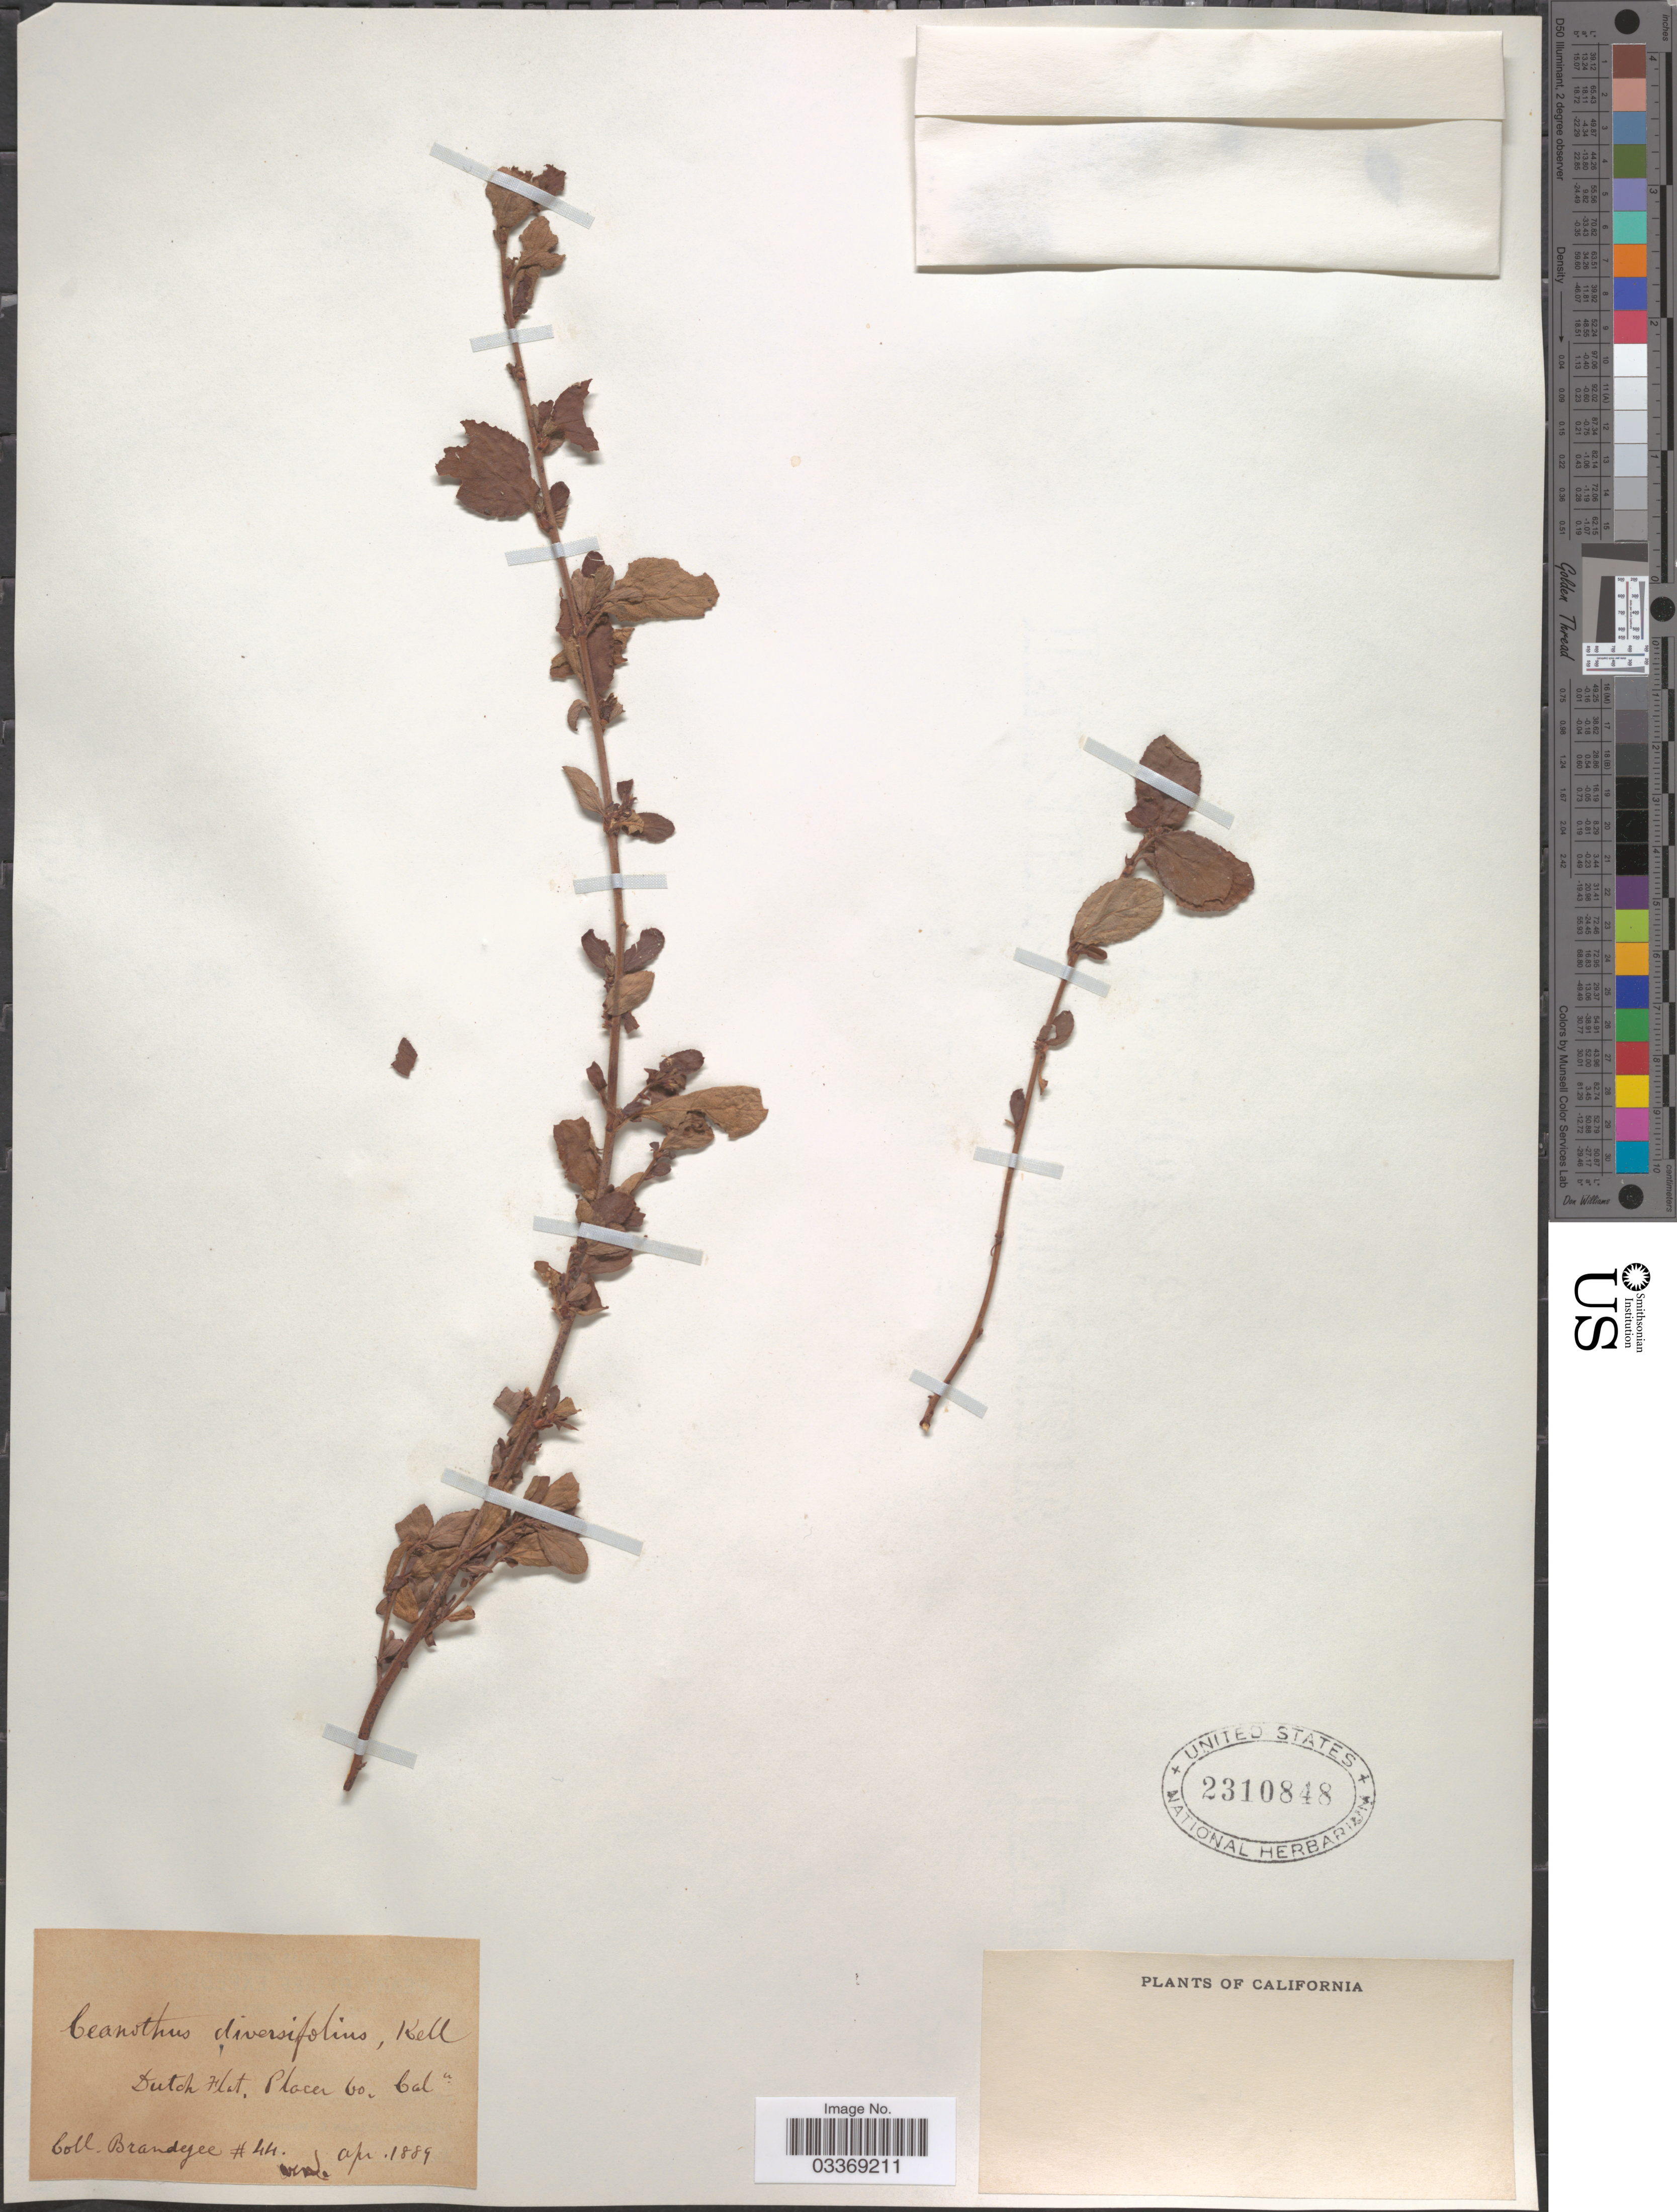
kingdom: Plantae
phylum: Tracheophyta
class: Magnoliopsida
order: Rosales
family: Rhamnaceae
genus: Ceanothus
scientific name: Ceanothus diversifolius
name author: Kellogg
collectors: -- Brandegee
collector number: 44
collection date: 1889-04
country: United States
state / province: California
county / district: Placer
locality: Dutch Flat, Placer Co.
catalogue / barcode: US 2310848